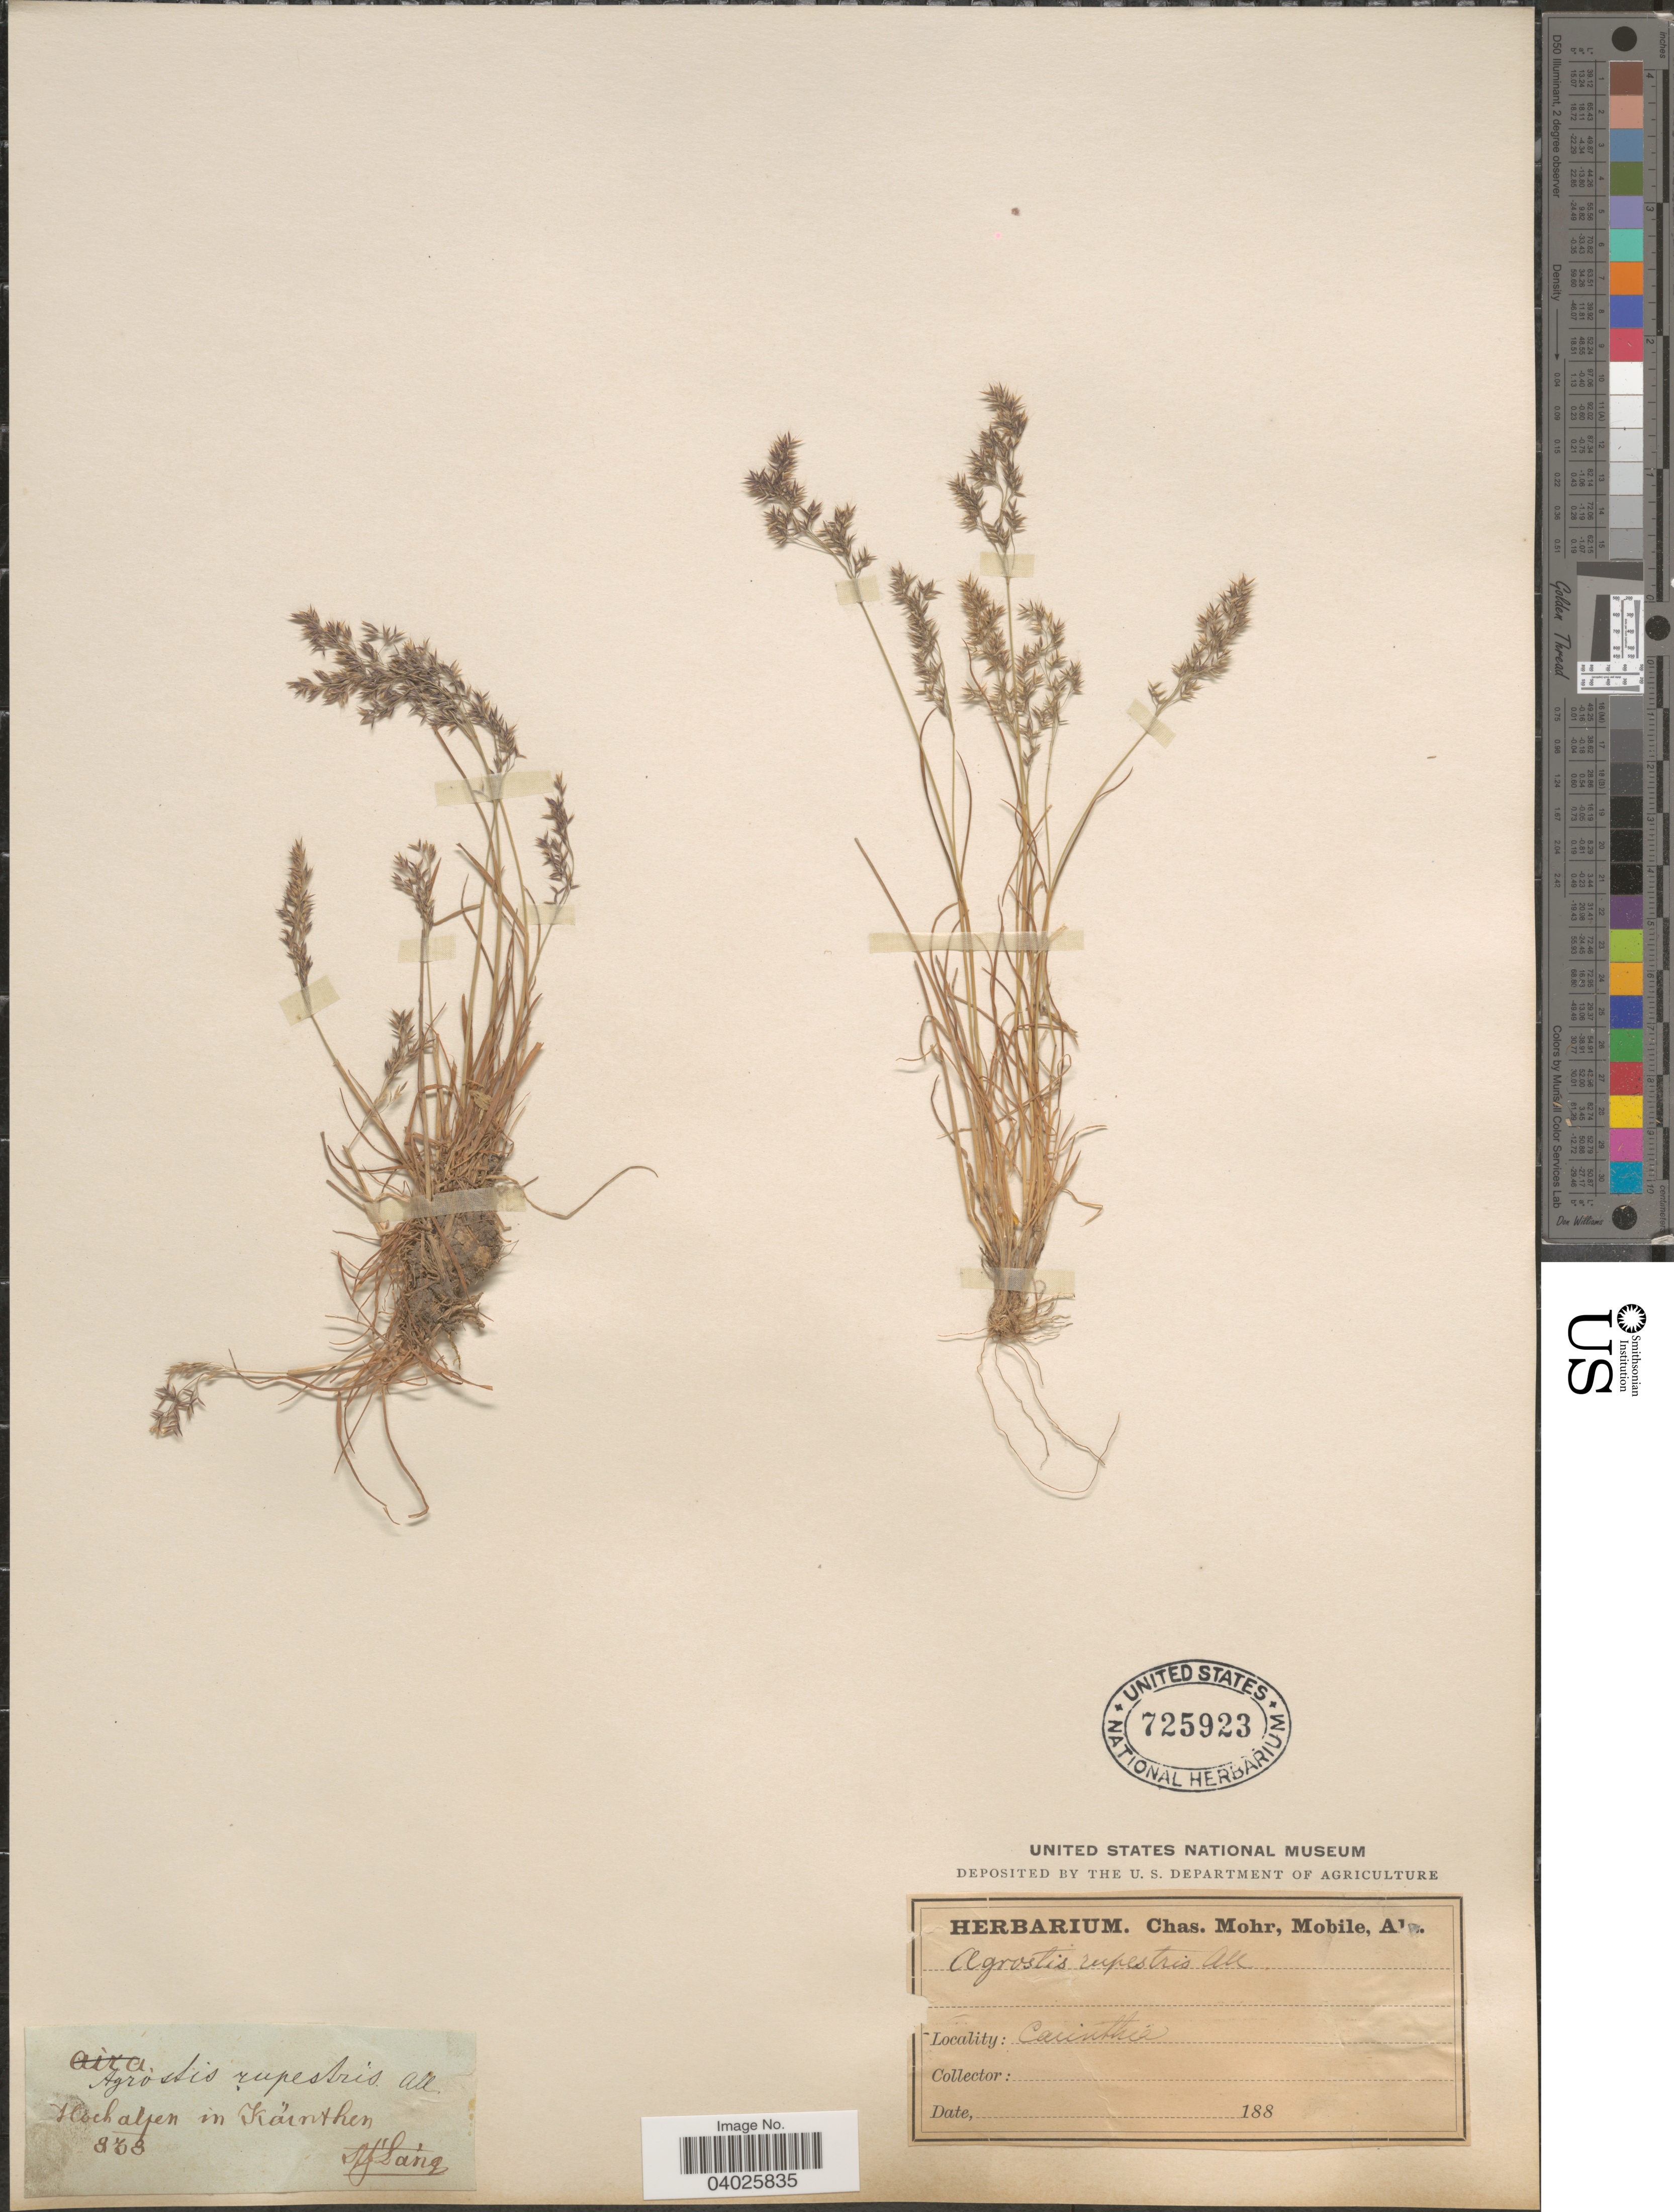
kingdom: Plantae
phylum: Tracheophyta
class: Liliopsida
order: Poales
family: Poaceae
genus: Agrostis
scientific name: Agrostis rupestris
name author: All.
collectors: Y. Láng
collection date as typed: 188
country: Austria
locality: Hochalpen in Karnthen. Carinthia.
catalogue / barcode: US 725923